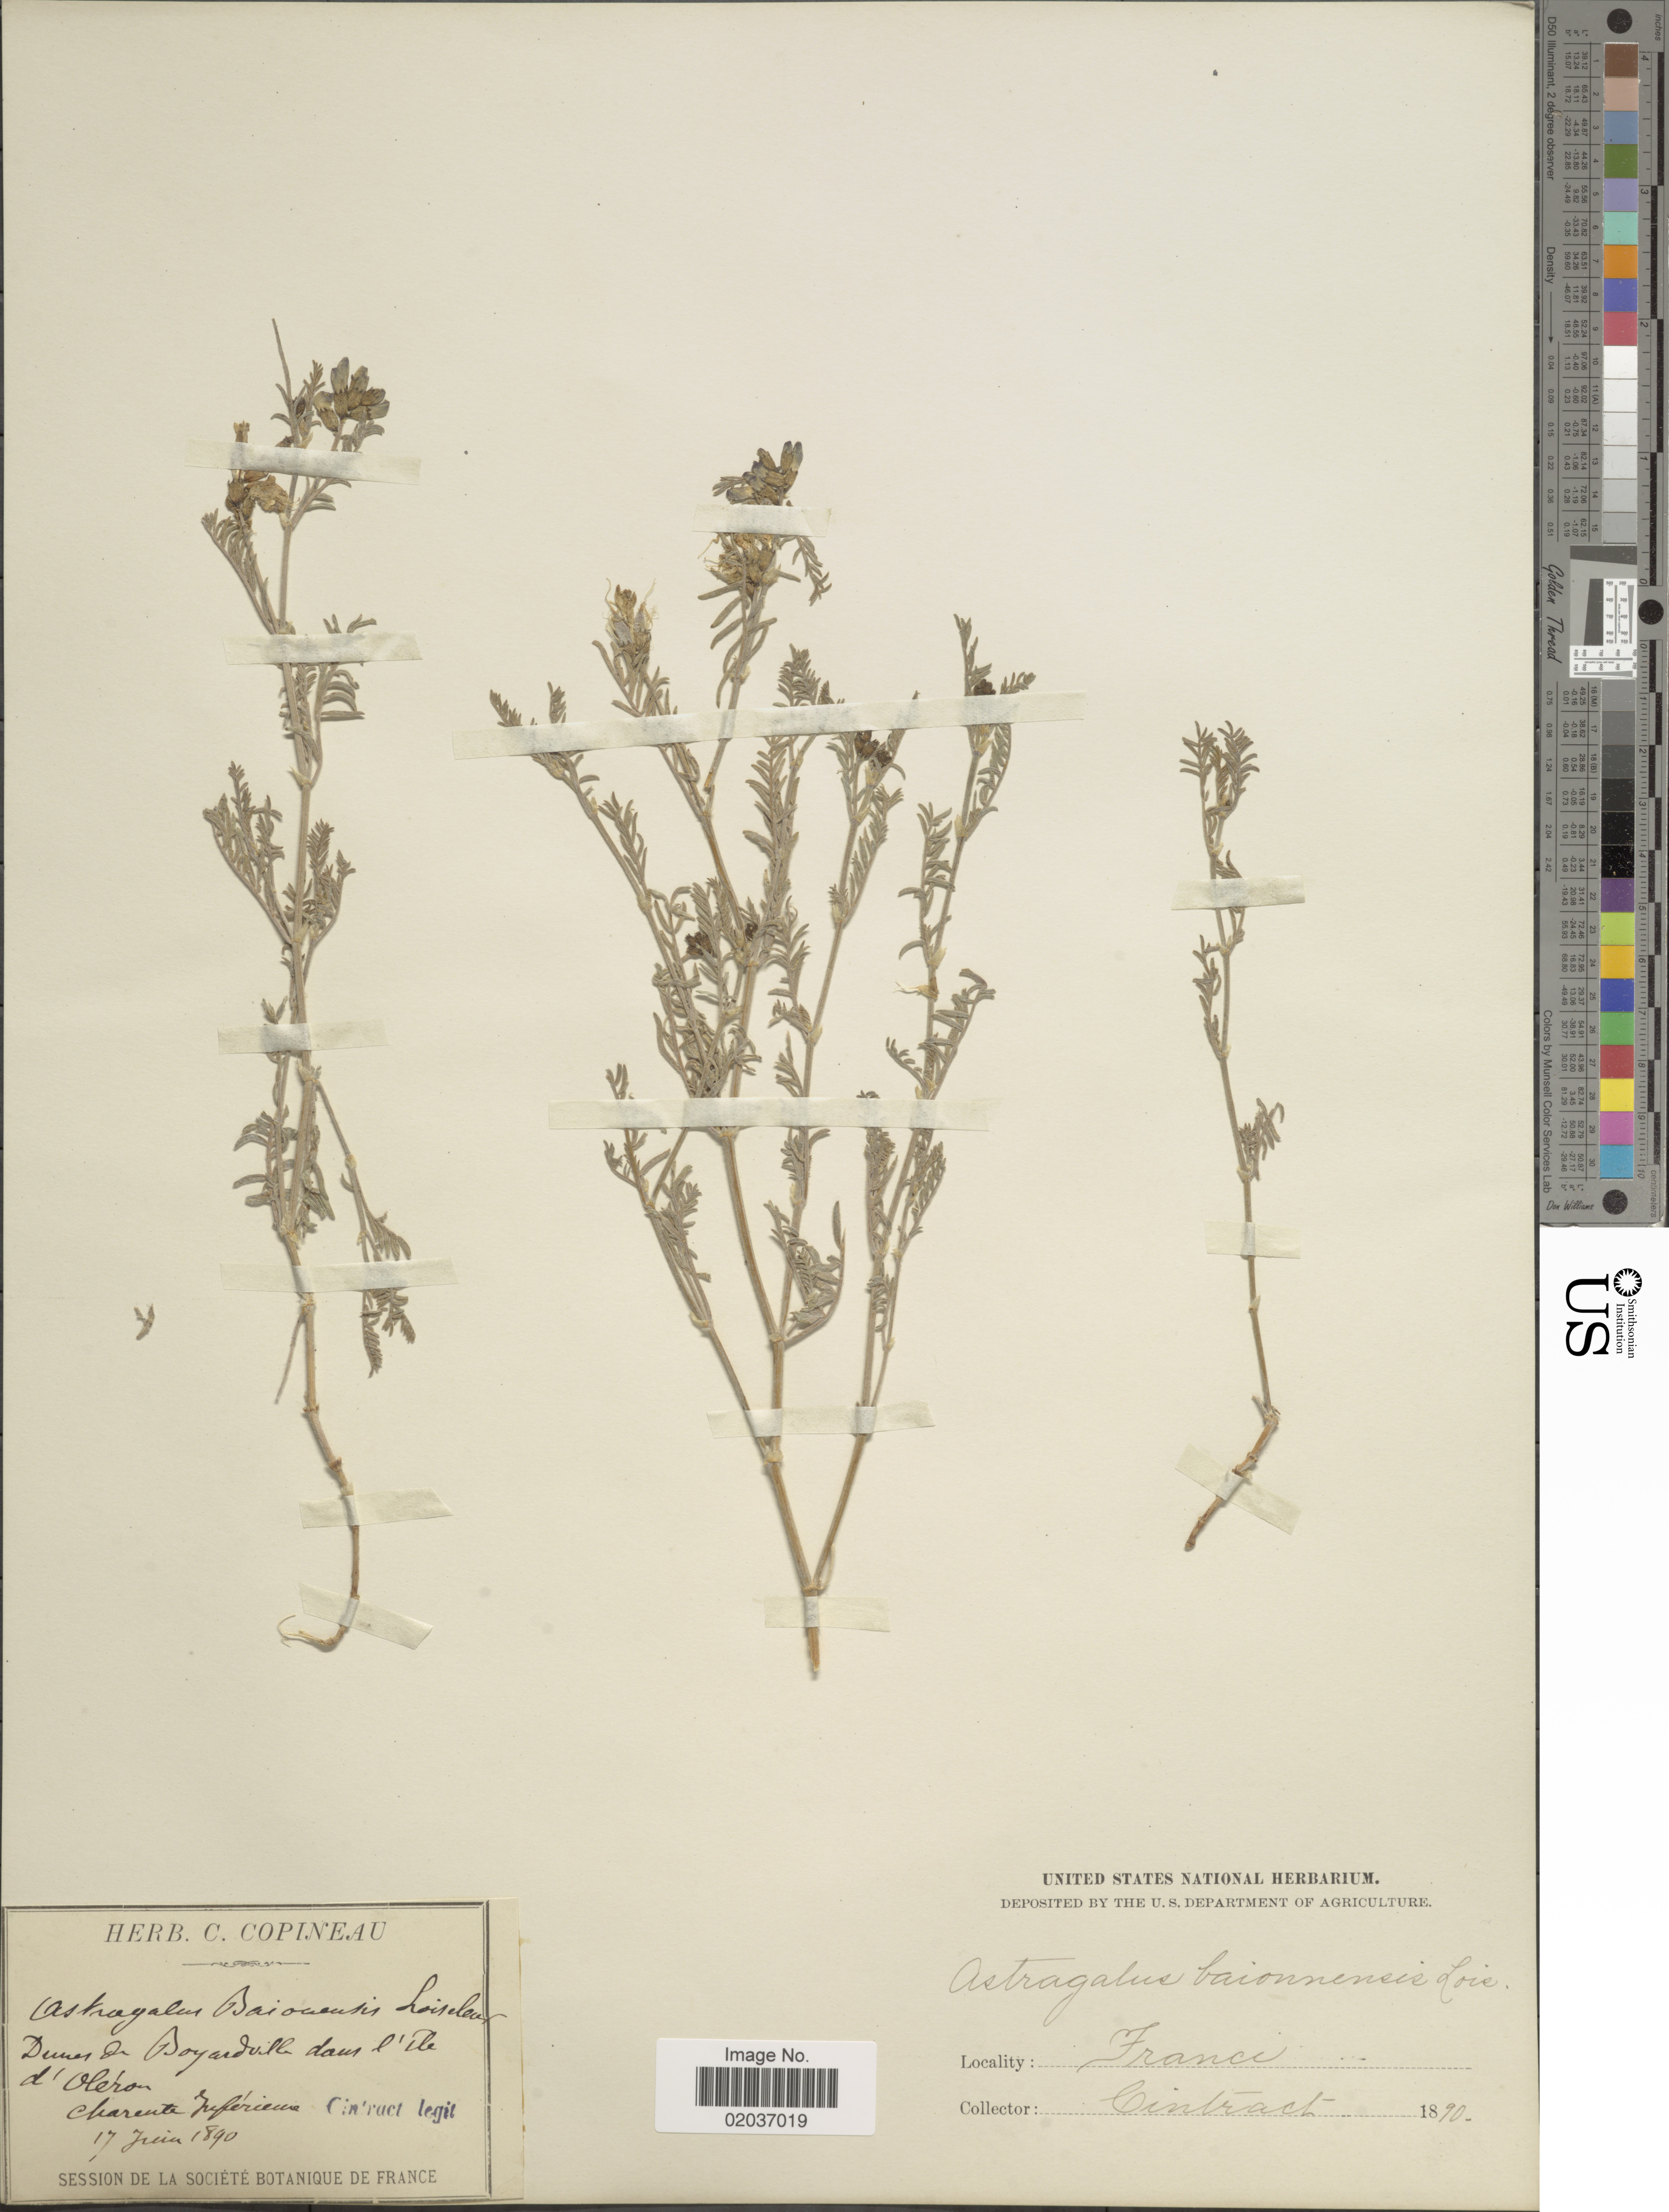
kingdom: Plantae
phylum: Tracheophyta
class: Magnoliopsida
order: Fabales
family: Fabaceae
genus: Astragalus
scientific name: Astragalus baionensis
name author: Loisel.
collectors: Cintract, --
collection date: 1890-06-17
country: France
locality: Dunes de Boyardville dans l'Île d'Oléron. Charente Inférieure.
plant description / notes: Corrected "Dunes de Boyardville daus l'ile d'Oleron. Charente inférieure" to "Dunes de Boyardville dans l'Île d'Oléron. Charente Inférieure."